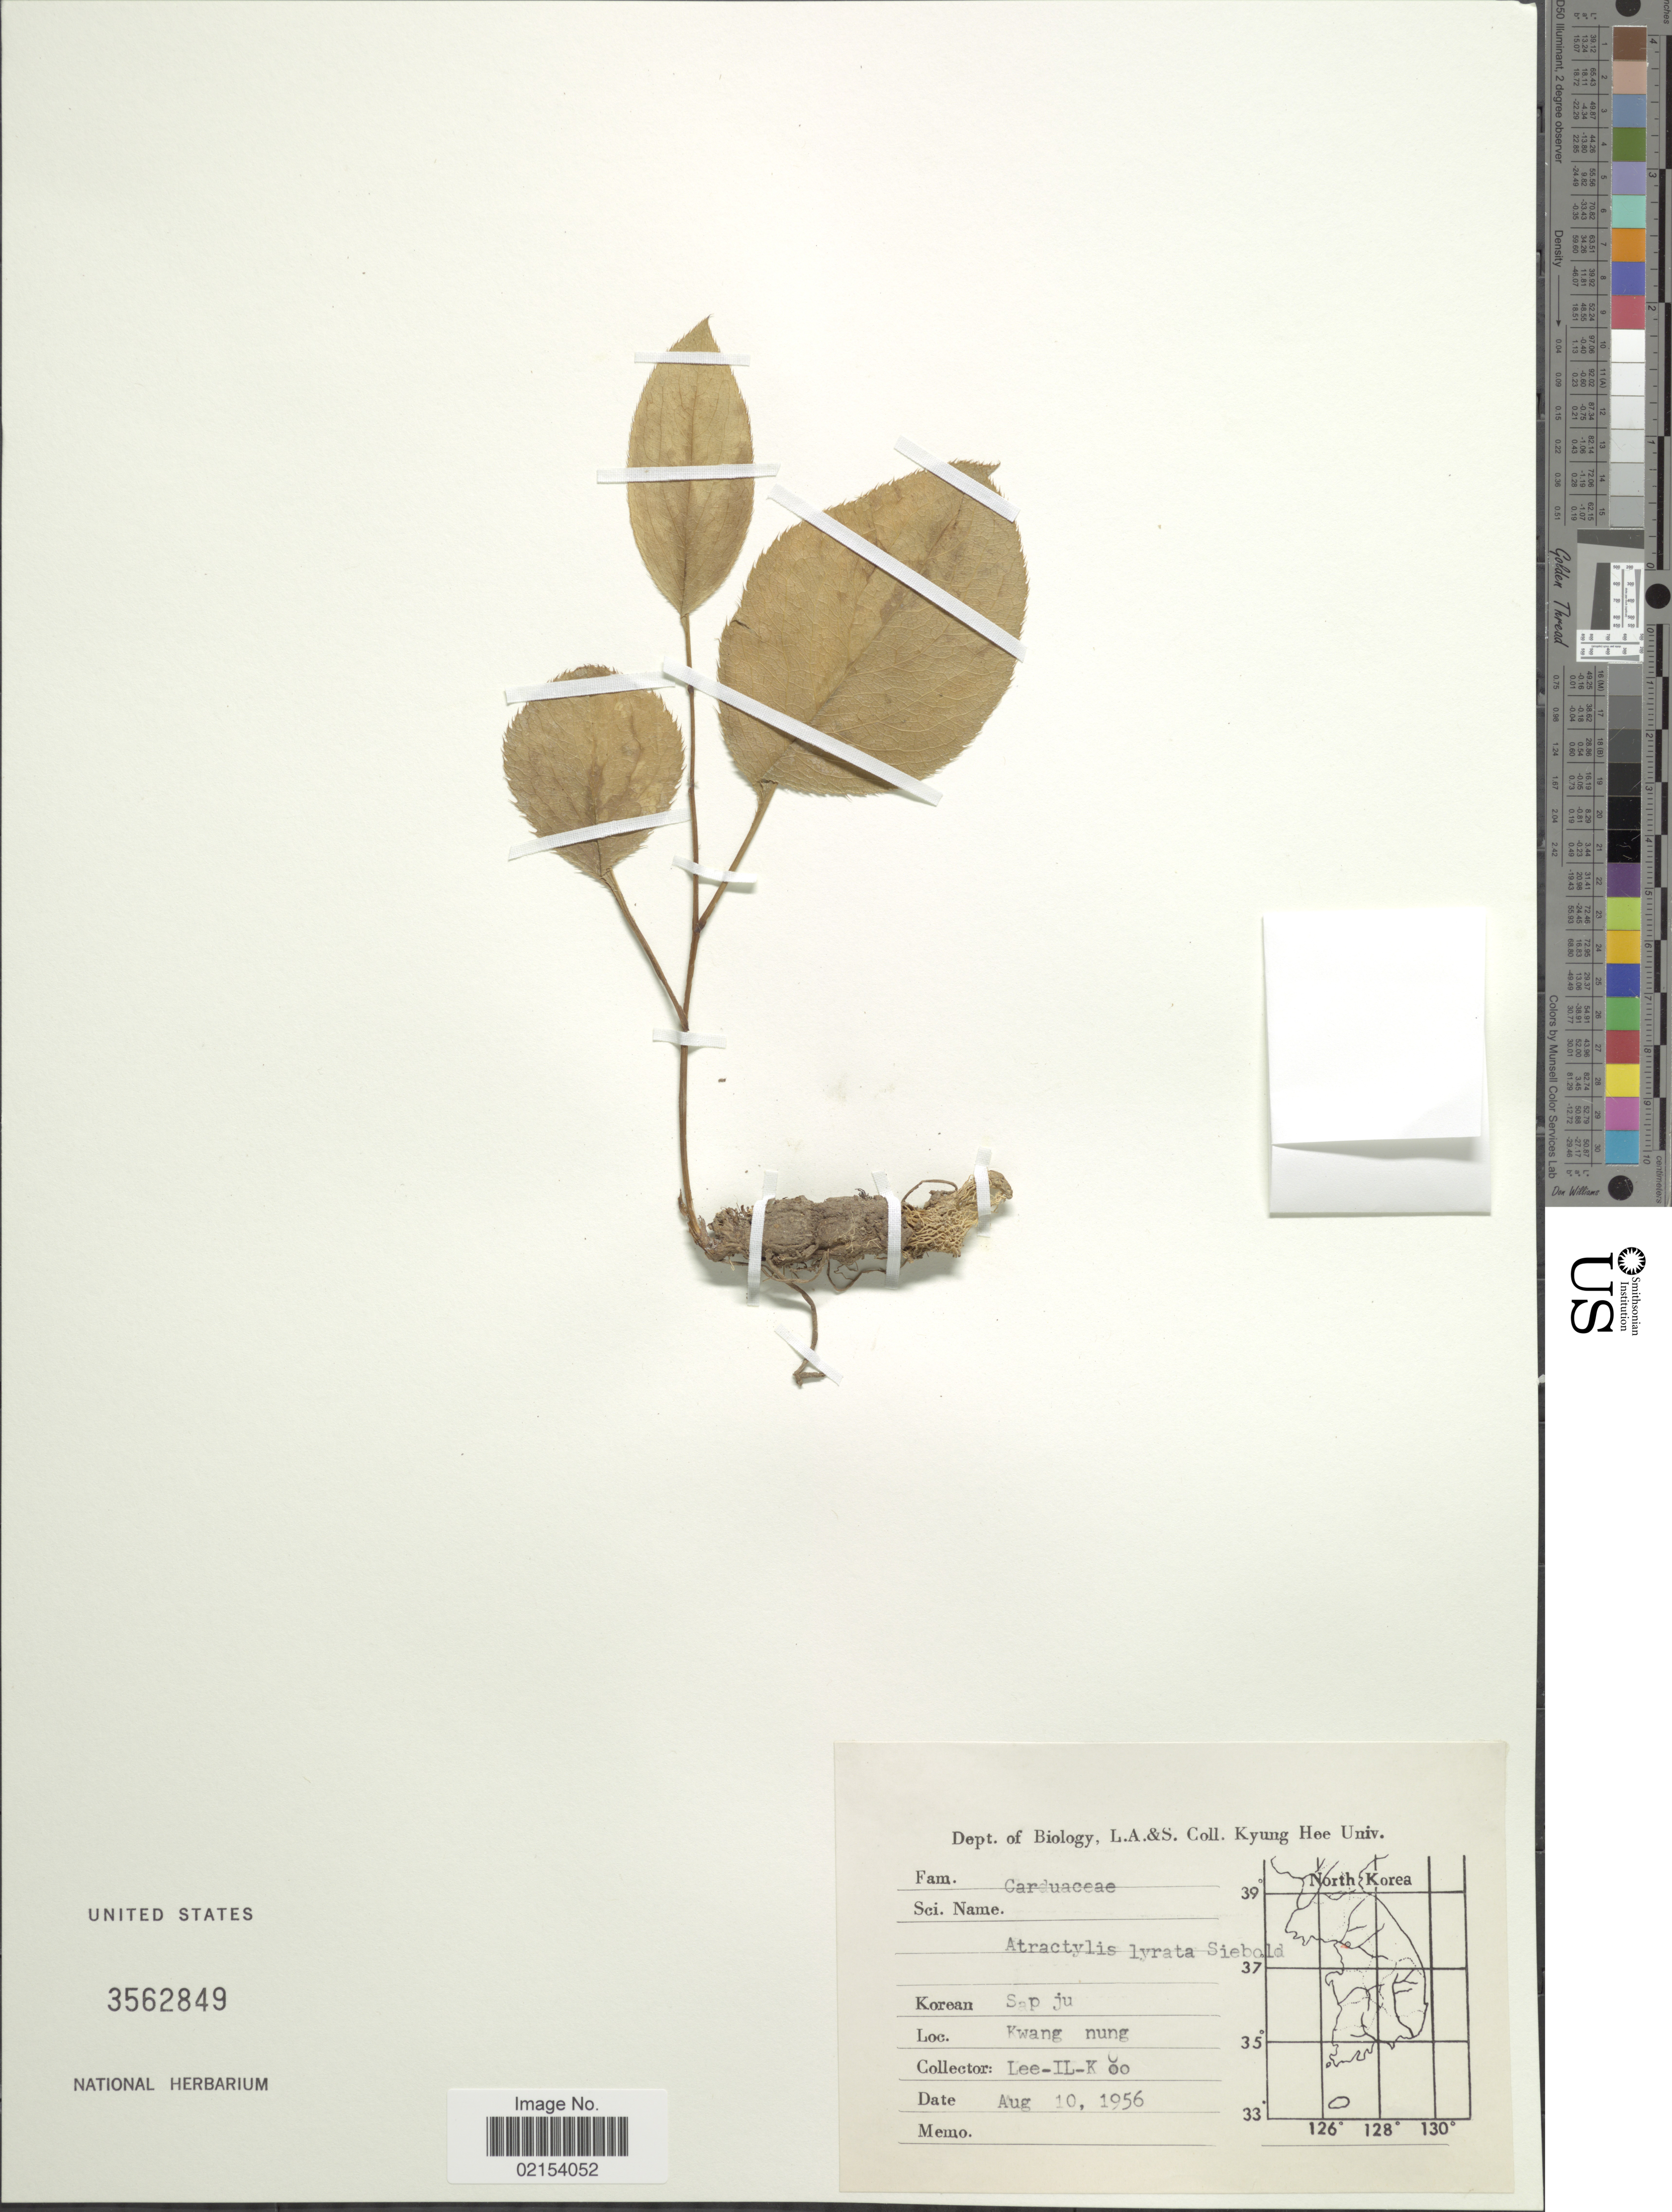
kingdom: Plantae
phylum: Tracheophyta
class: Magnoliopsida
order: Asterales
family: Asteraceae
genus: Atractylis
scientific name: Atractylis lyrata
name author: (Siebold & Zucc.) Hand.-Mazz.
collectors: Il-Ko Lee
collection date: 1956-08-10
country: South Korea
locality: Kwang Nung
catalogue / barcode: US 3562849